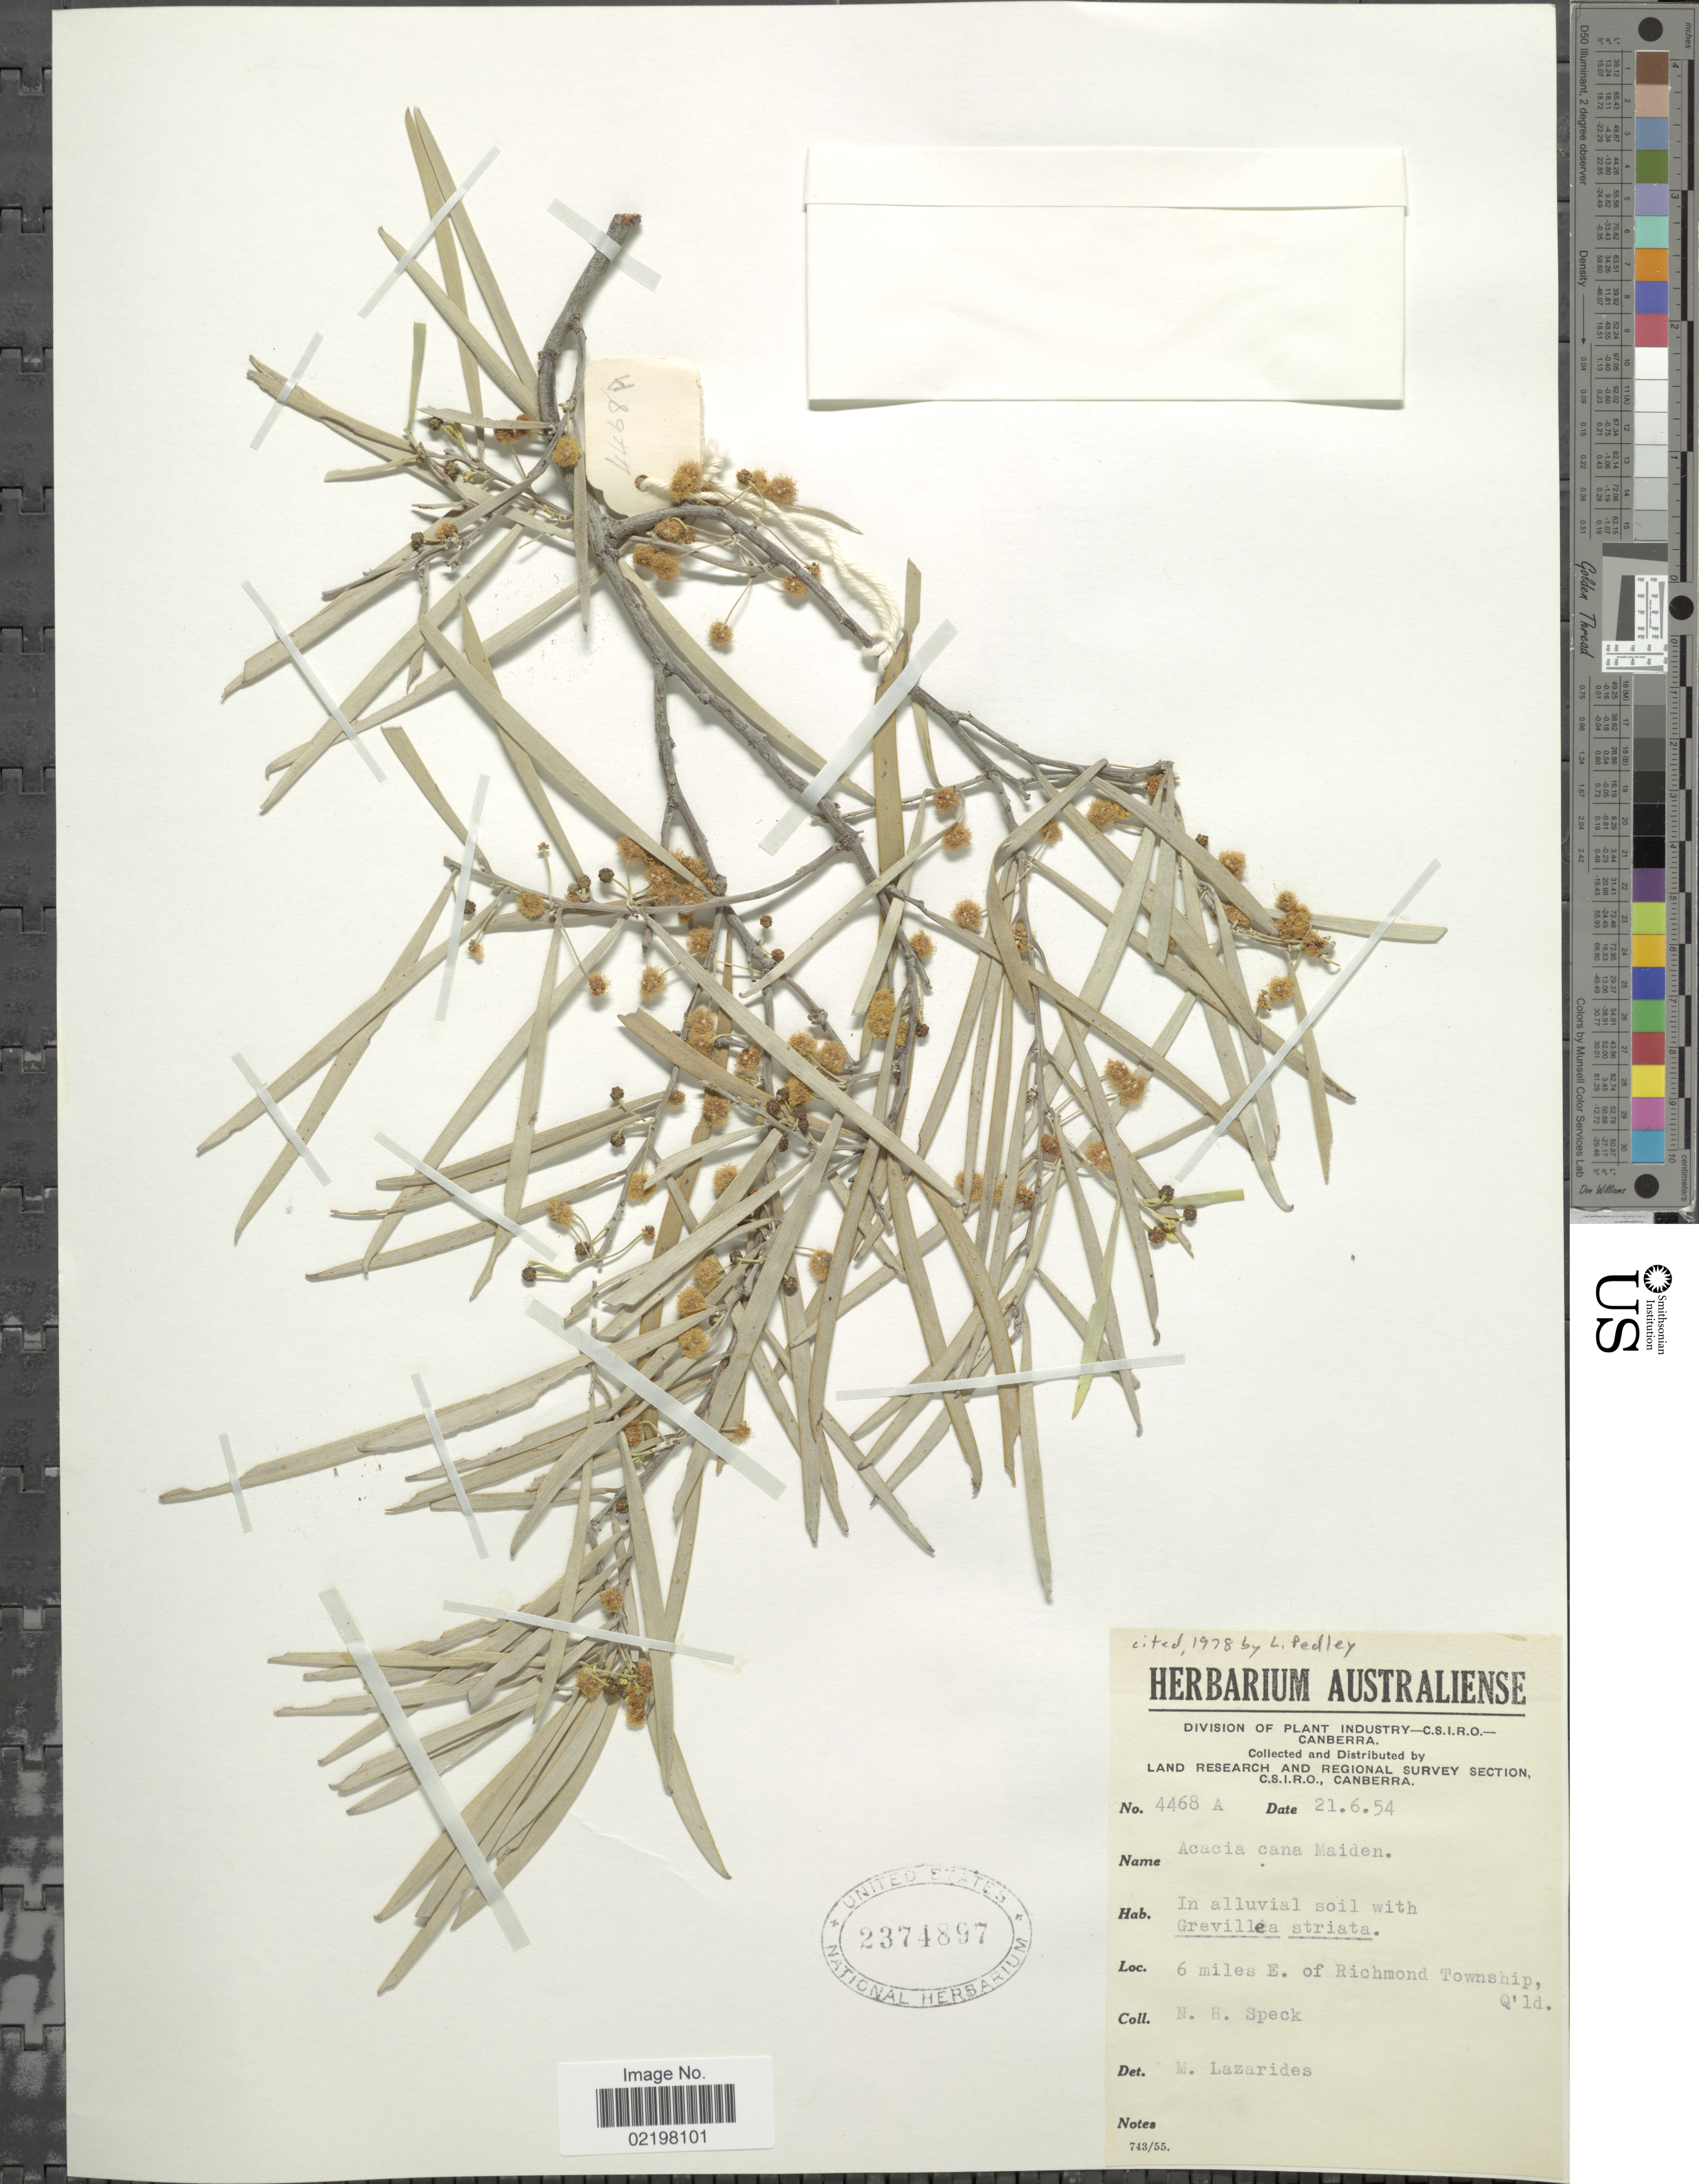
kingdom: Plantae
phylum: Tracheophyta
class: Magnoliopsida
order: Fabales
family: Fabaceae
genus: Acacia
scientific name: Acacia cana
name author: Maiden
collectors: M. Lazarides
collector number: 4468 A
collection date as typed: Transcribed d/m/y: 21/6/54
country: Australia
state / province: Queensland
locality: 6 miles E. of Richmond Township, Q' ld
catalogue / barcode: US 2374897